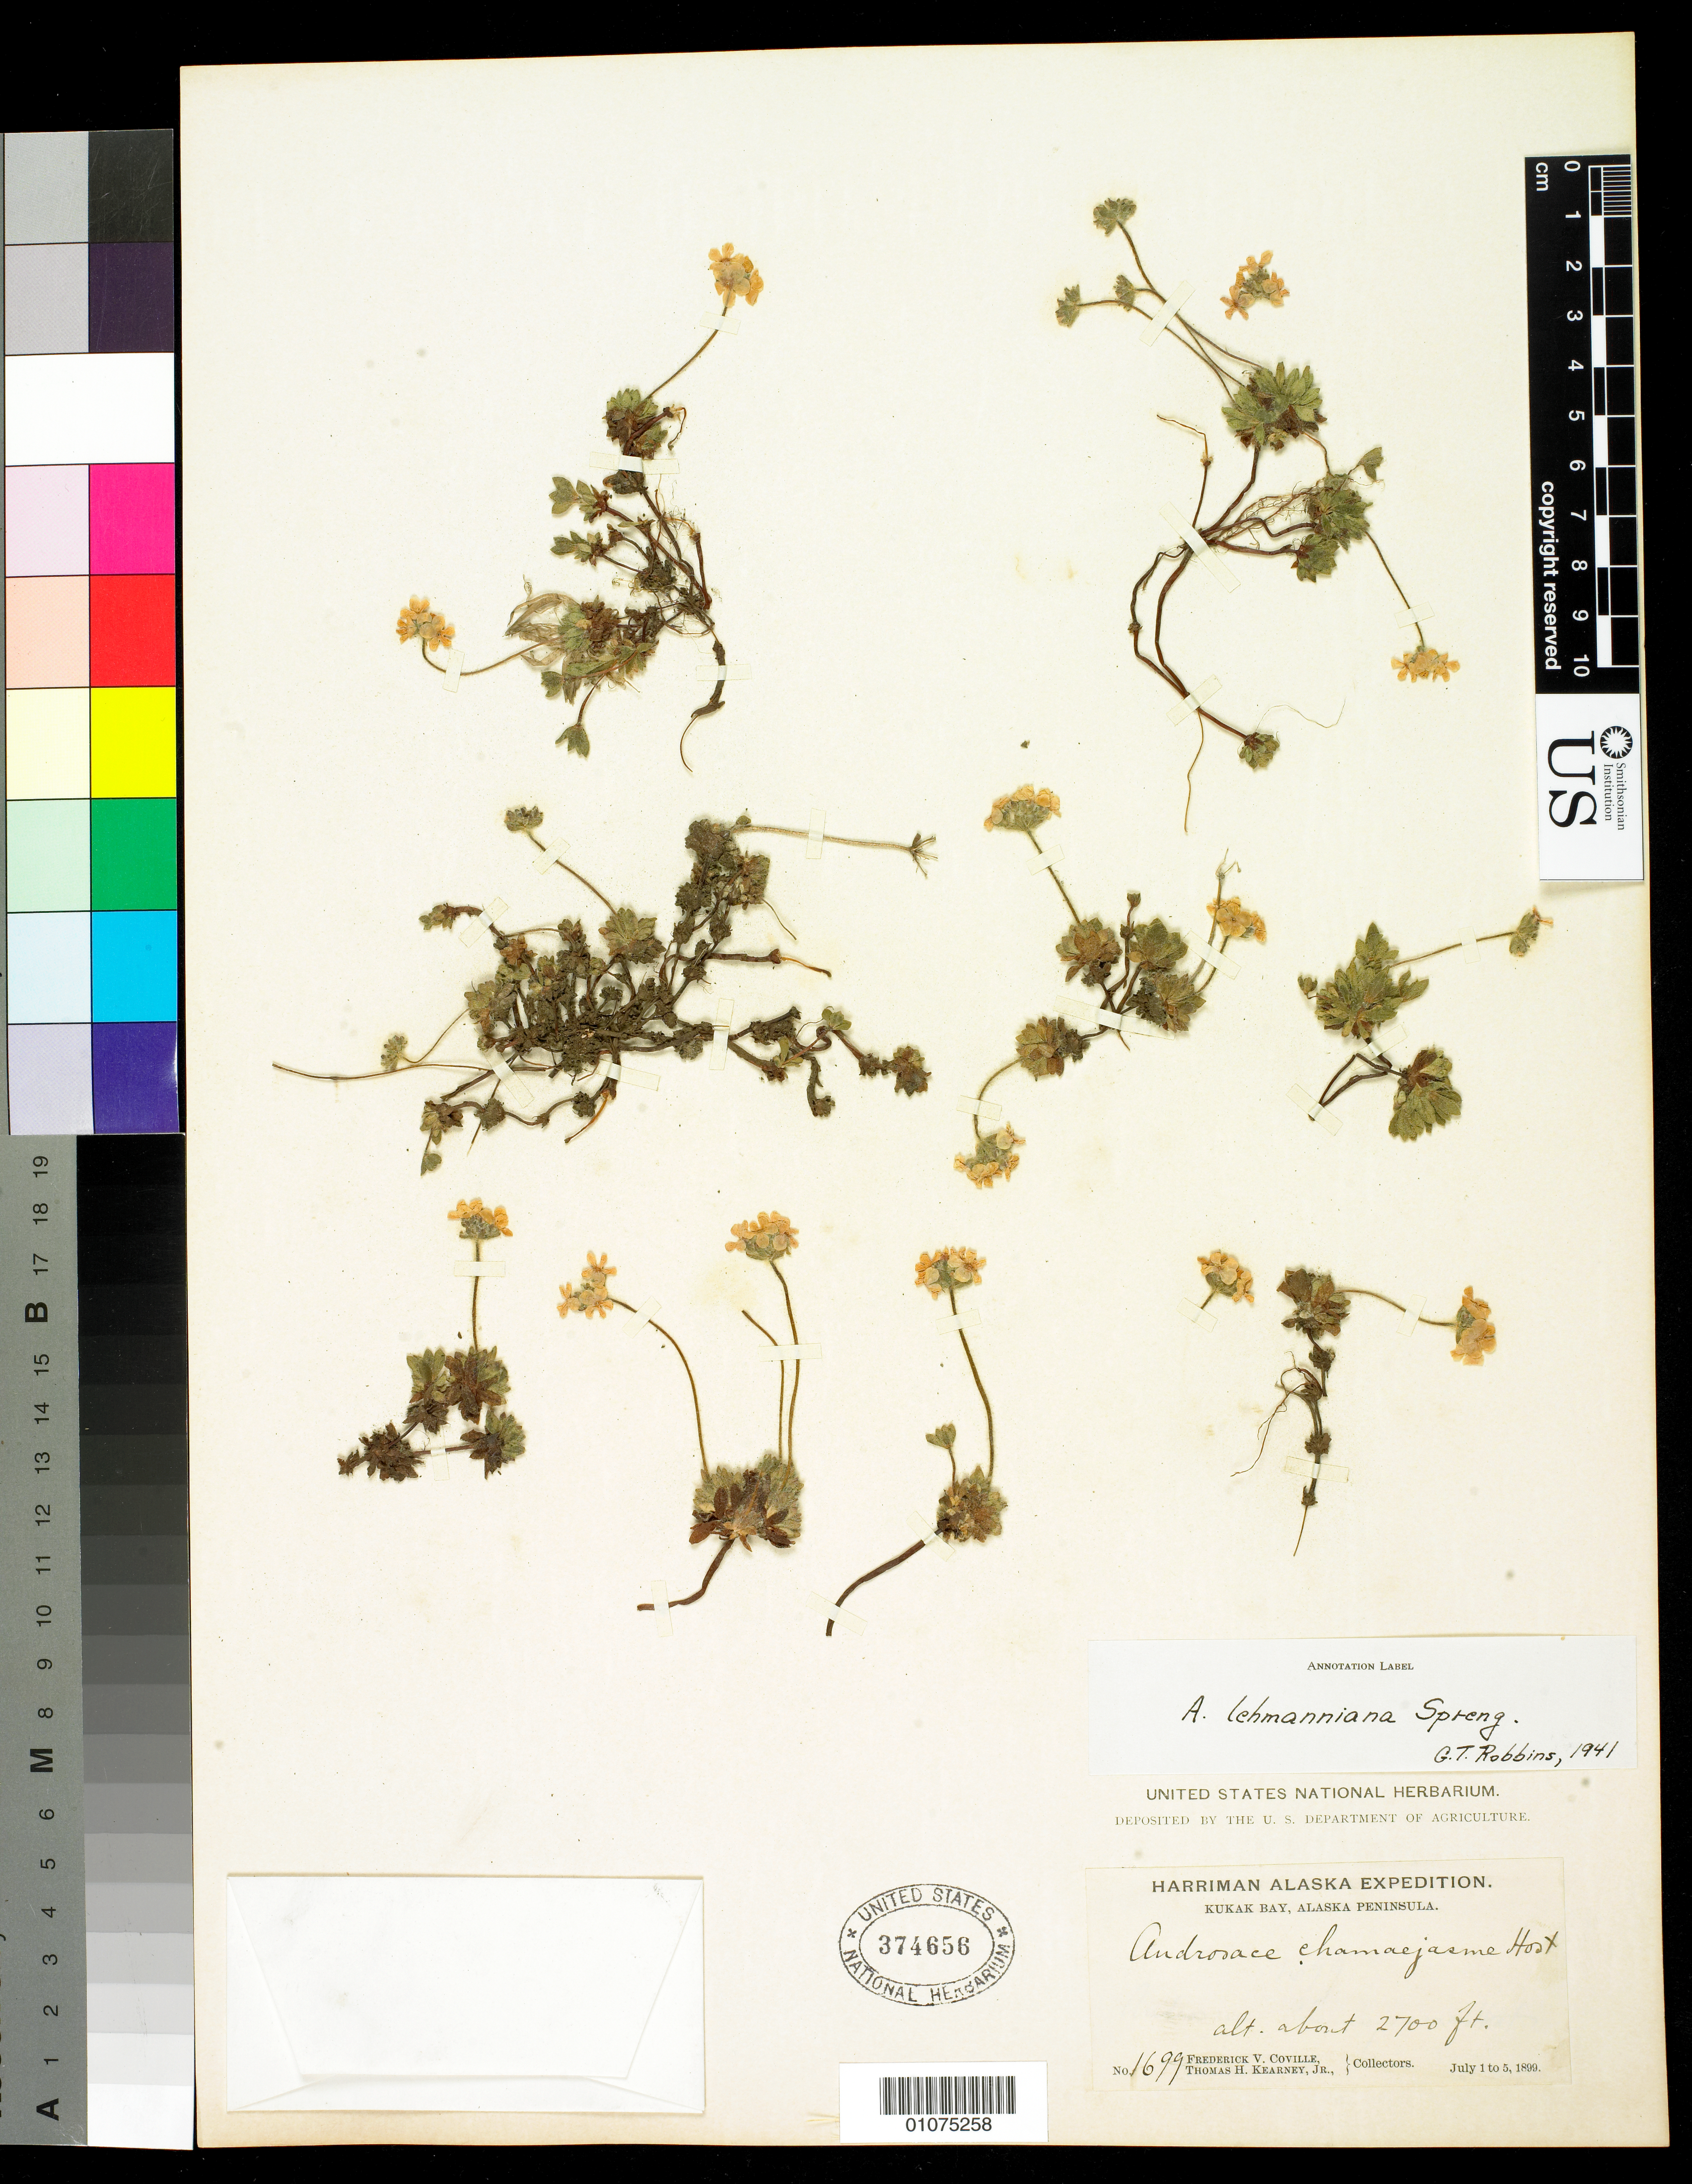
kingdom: Plantae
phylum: Tracheophyta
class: Magnoliopsida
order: Ericales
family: Primulaceae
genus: Androsace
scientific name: Androsace lehmanniana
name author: Spreng.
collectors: F. V. Coville & T. H. Kearney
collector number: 1699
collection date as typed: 1 Jul 1899 to 5 Jul 1899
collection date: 1899-07-01/1899-07-05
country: United States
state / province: Alaska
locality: Kukak Bay, Alaska Peninsula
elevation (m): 823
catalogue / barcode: US 374656